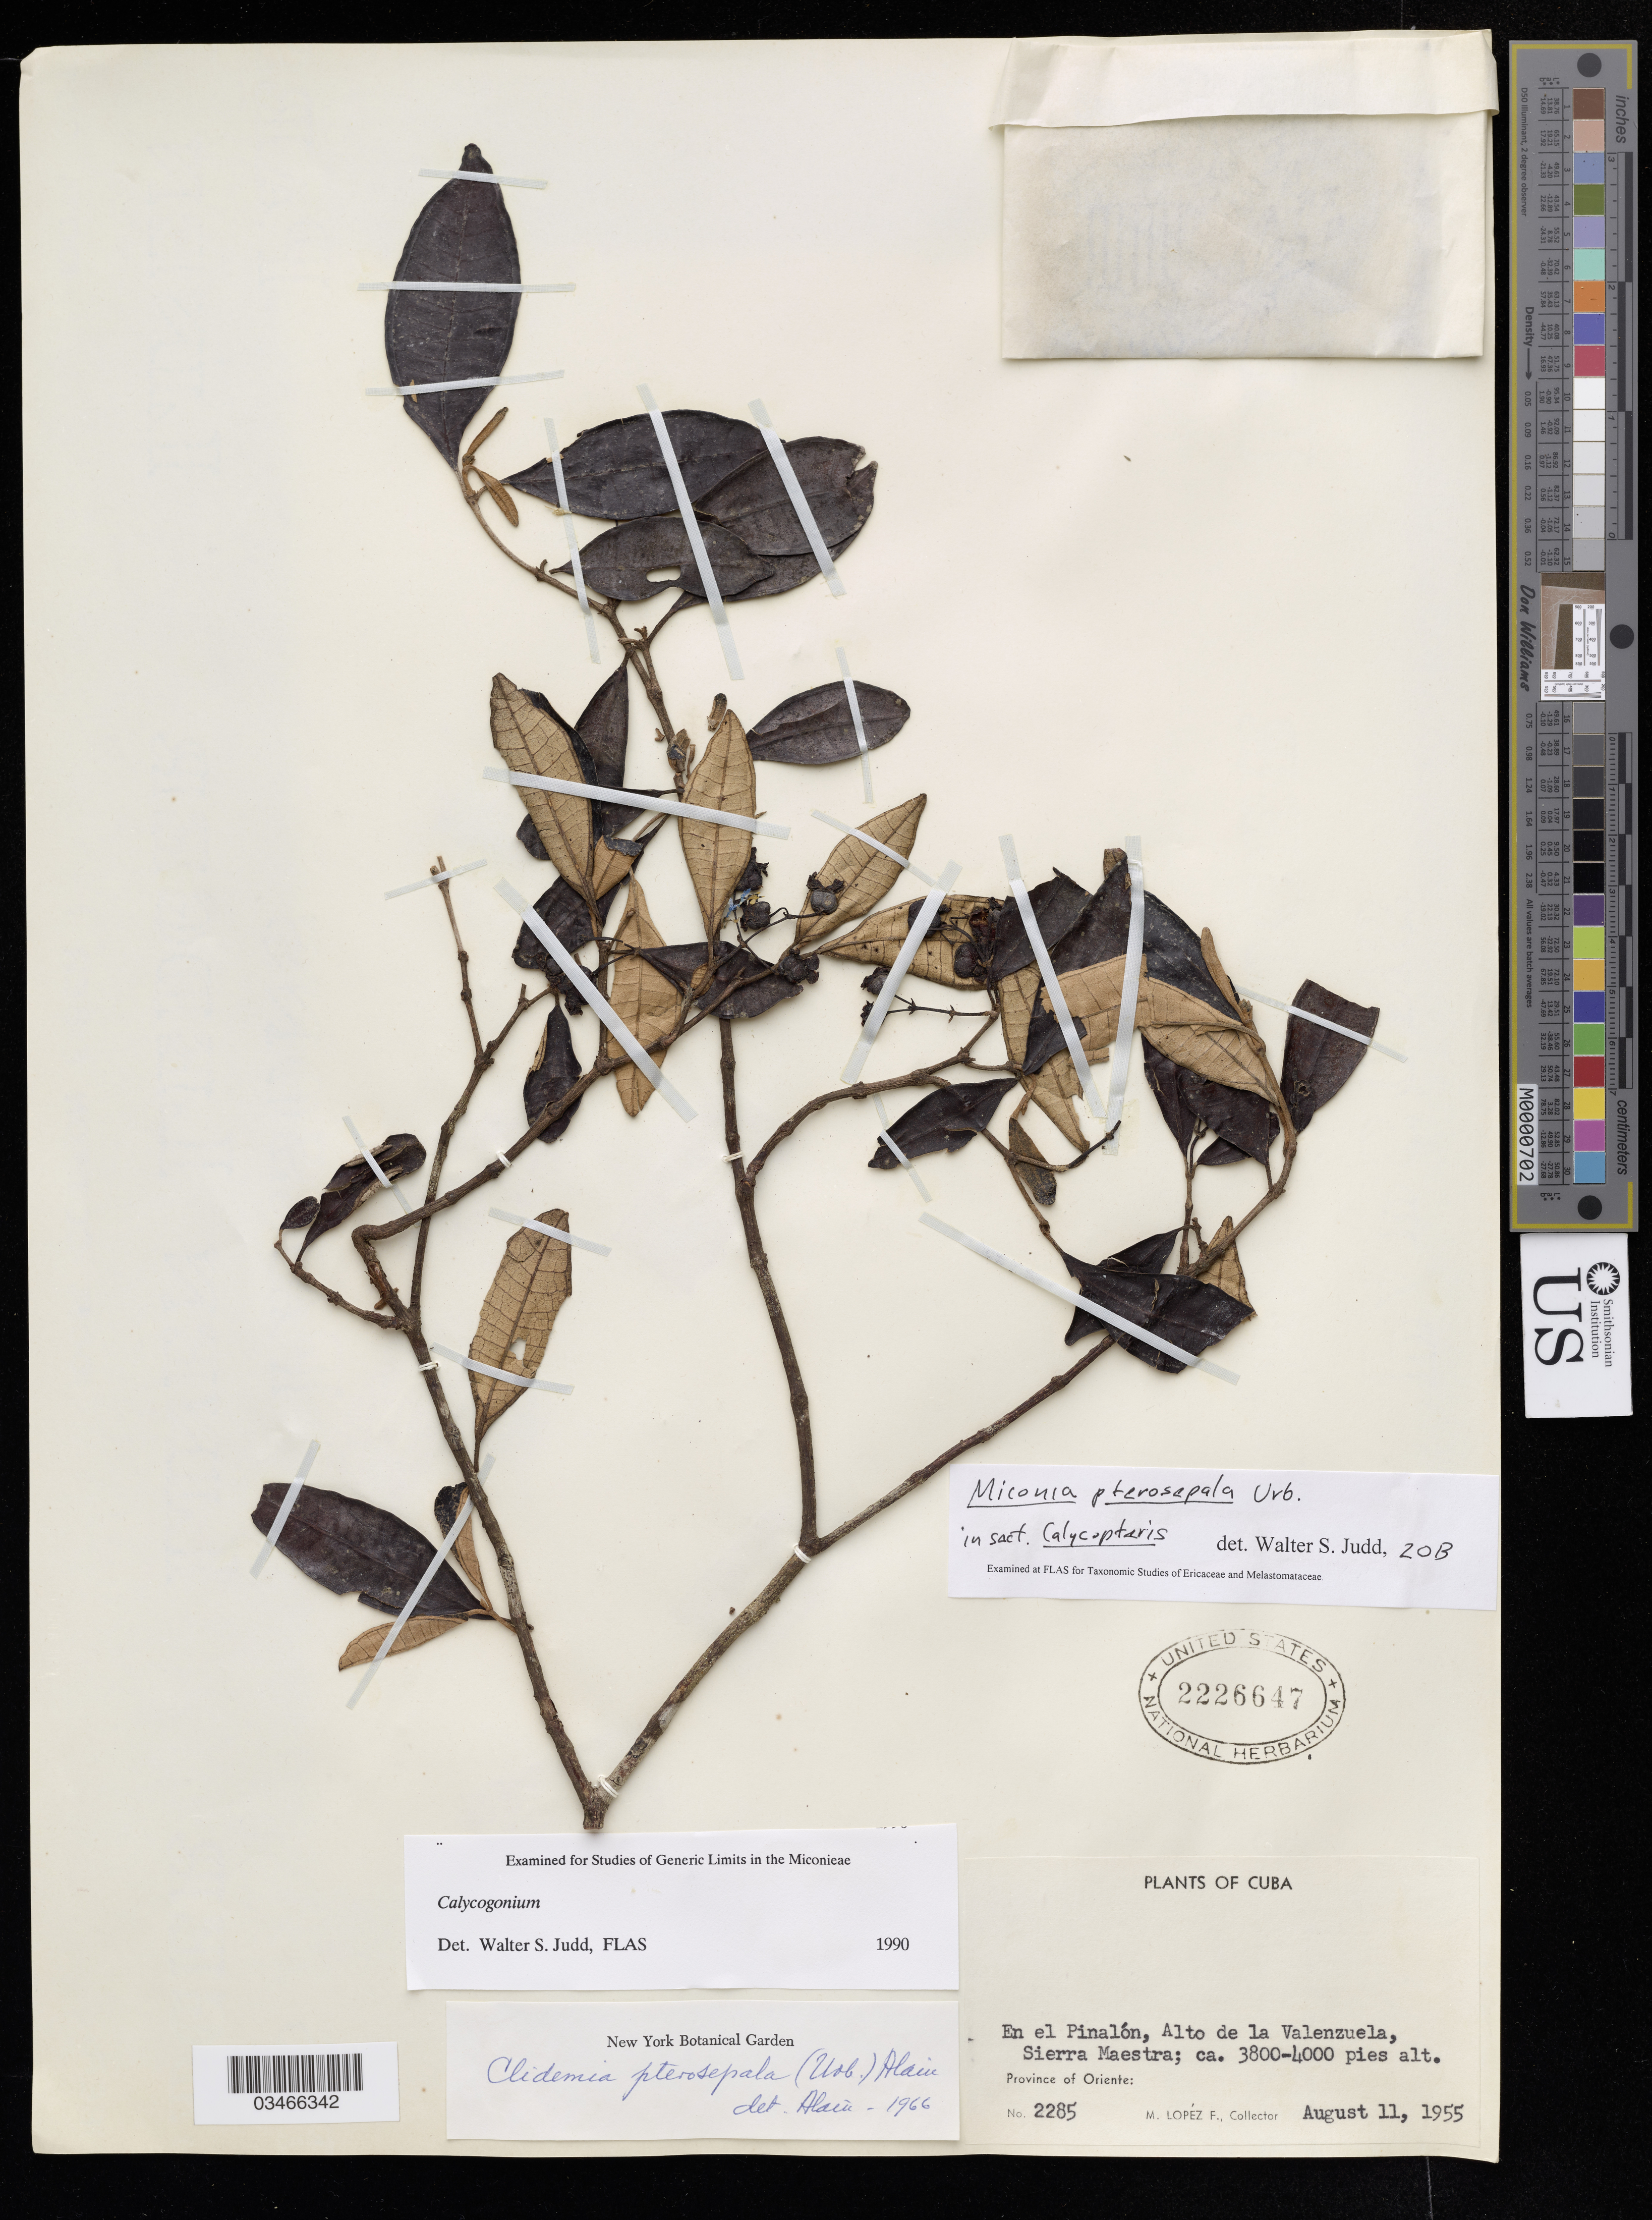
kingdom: Plantae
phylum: Tracheophyta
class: Magnoliopsida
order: Myrtales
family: Melastomataceae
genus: Miconia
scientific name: Miconia pterosepala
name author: Urb.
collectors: M. Lopez-Figuetras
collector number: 2285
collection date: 1955-08-11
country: Cuba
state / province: Oriente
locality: En el Pinalón, Alto de la Valenzuela, Sierra Maestra.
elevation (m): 1158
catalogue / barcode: US 2226647